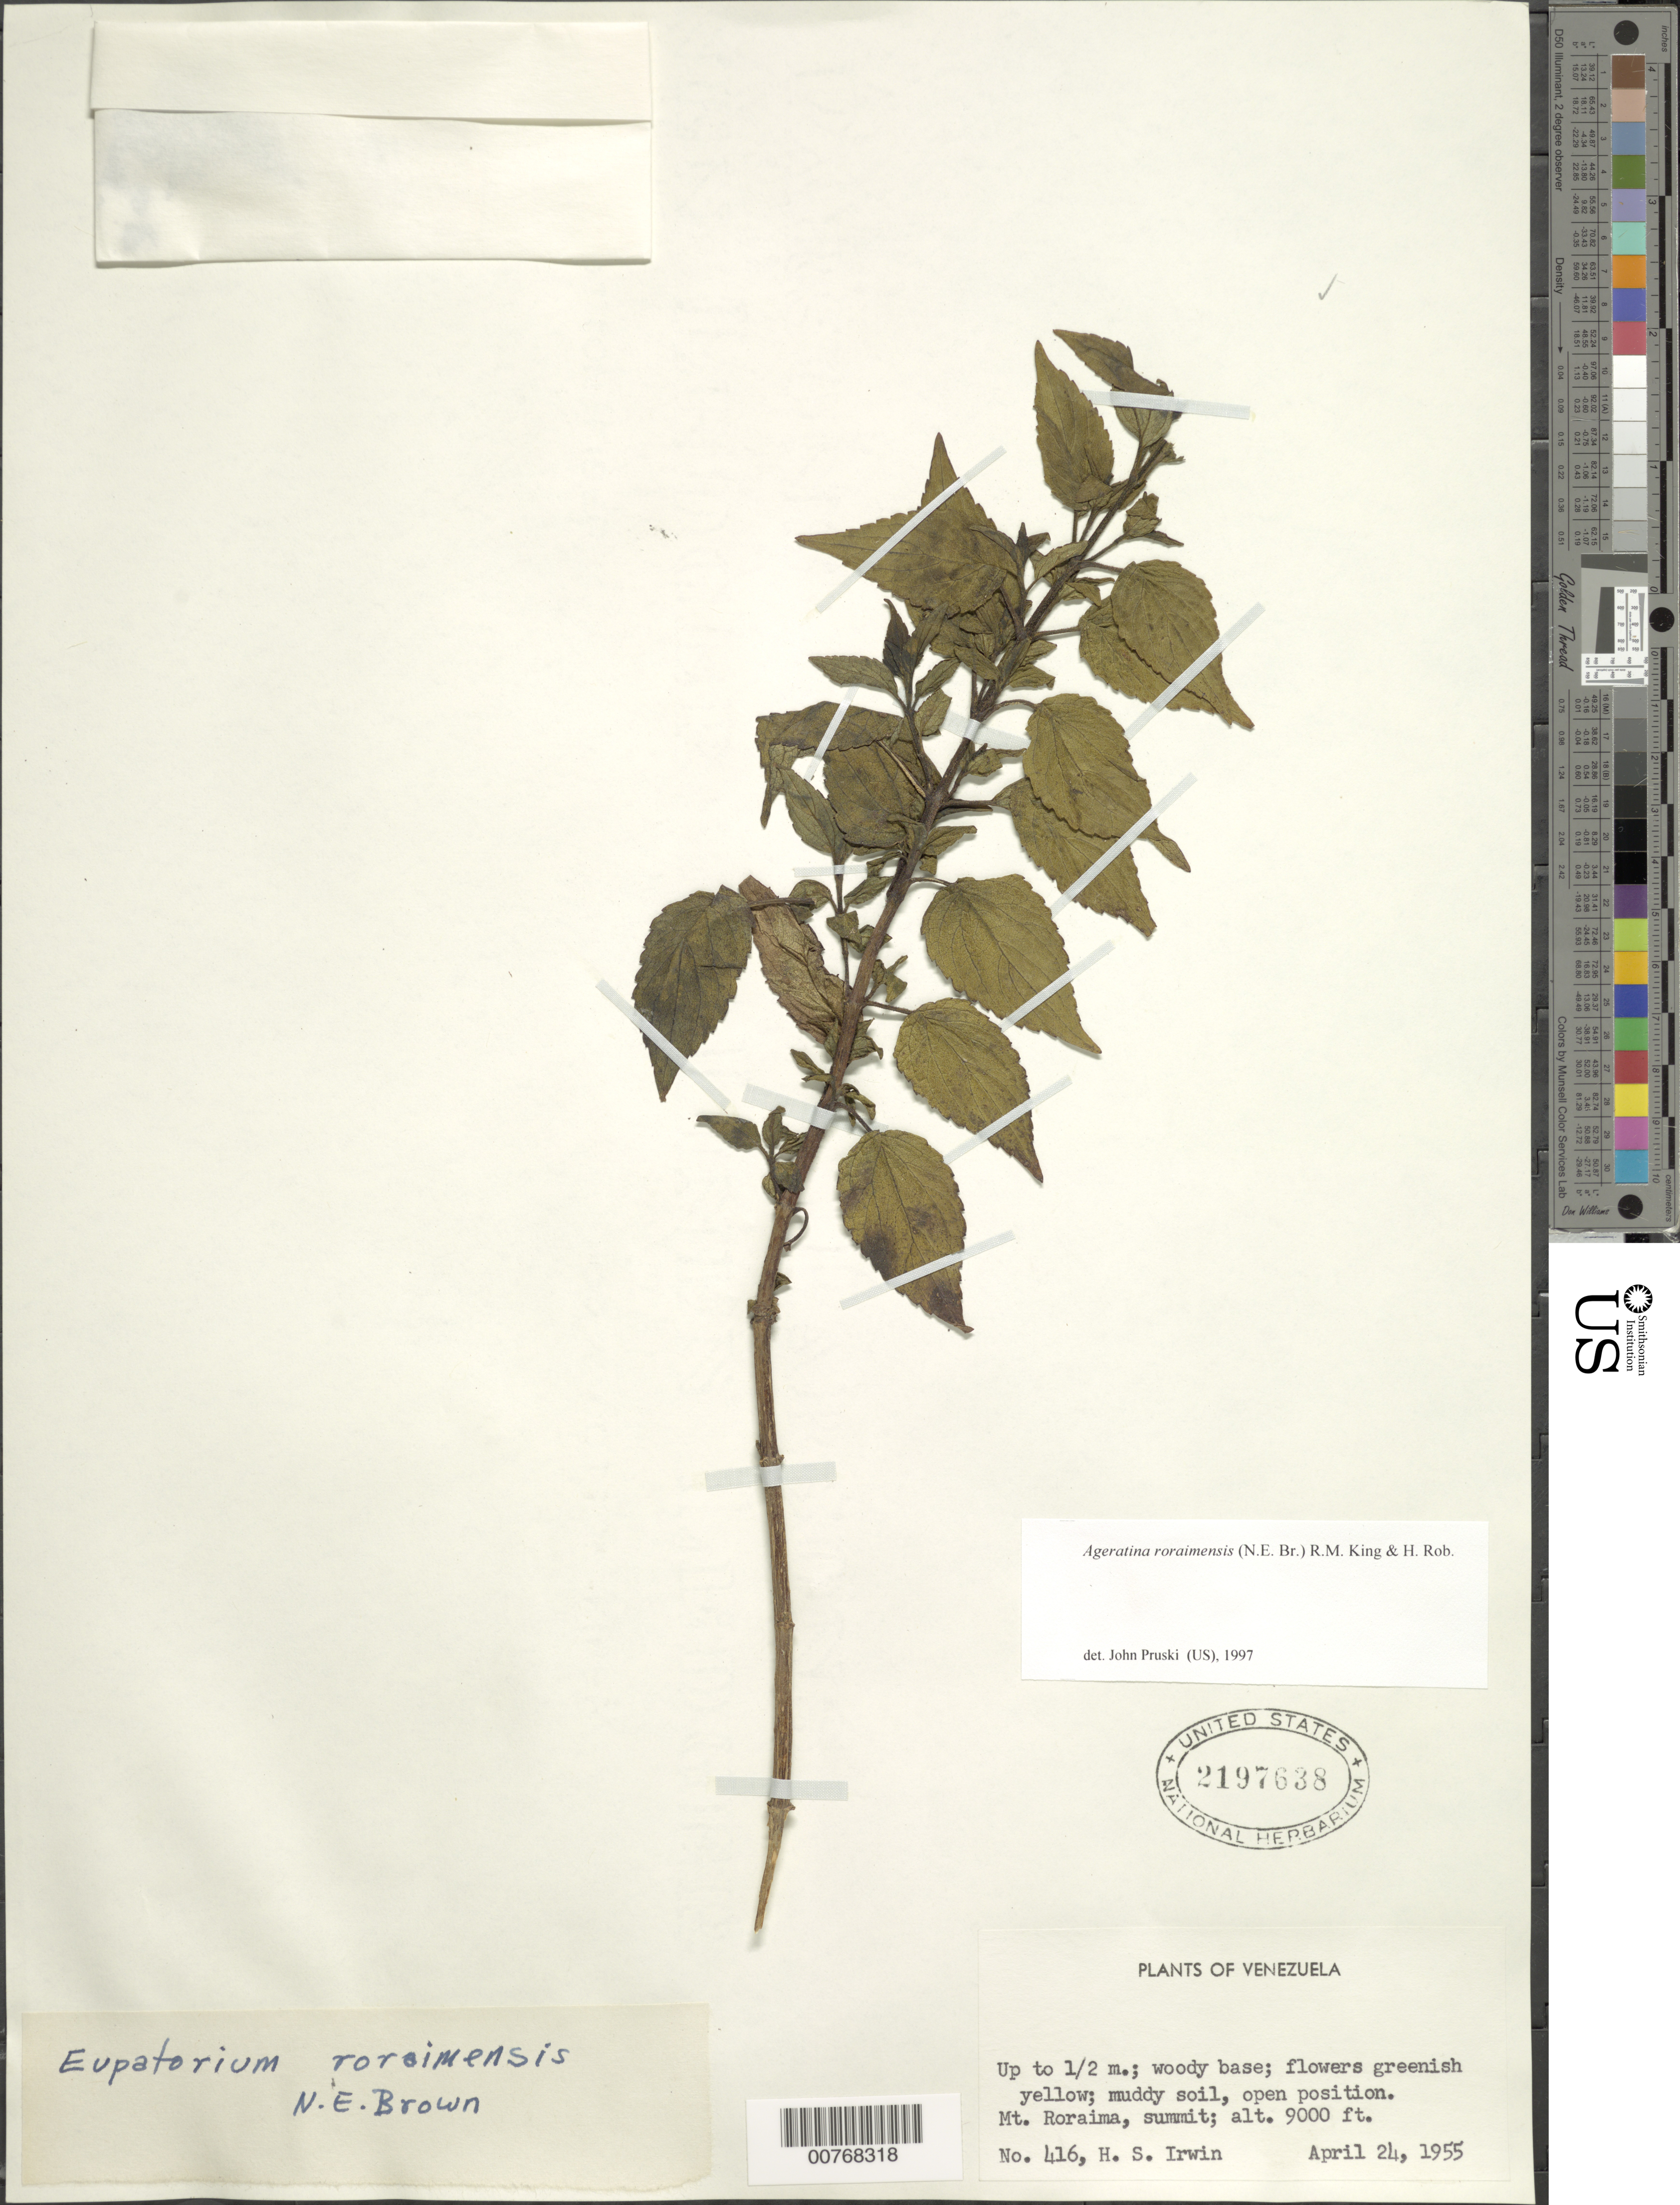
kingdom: Plantae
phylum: Tracheophyta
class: Magnoliopsida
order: Asterales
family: Asteraceae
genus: Ageratina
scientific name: Ageratina roraimensis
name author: (N.E. Br.) R.M. King & H. Rob.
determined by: Pruski, J. F.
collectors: H. Irwin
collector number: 416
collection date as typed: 24-Apr-55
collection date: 1955-04-24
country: Venezuela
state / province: Bolívar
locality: Mt. Roraima, summit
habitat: Muddy soil, open position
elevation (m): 1219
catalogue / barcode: US 2197638